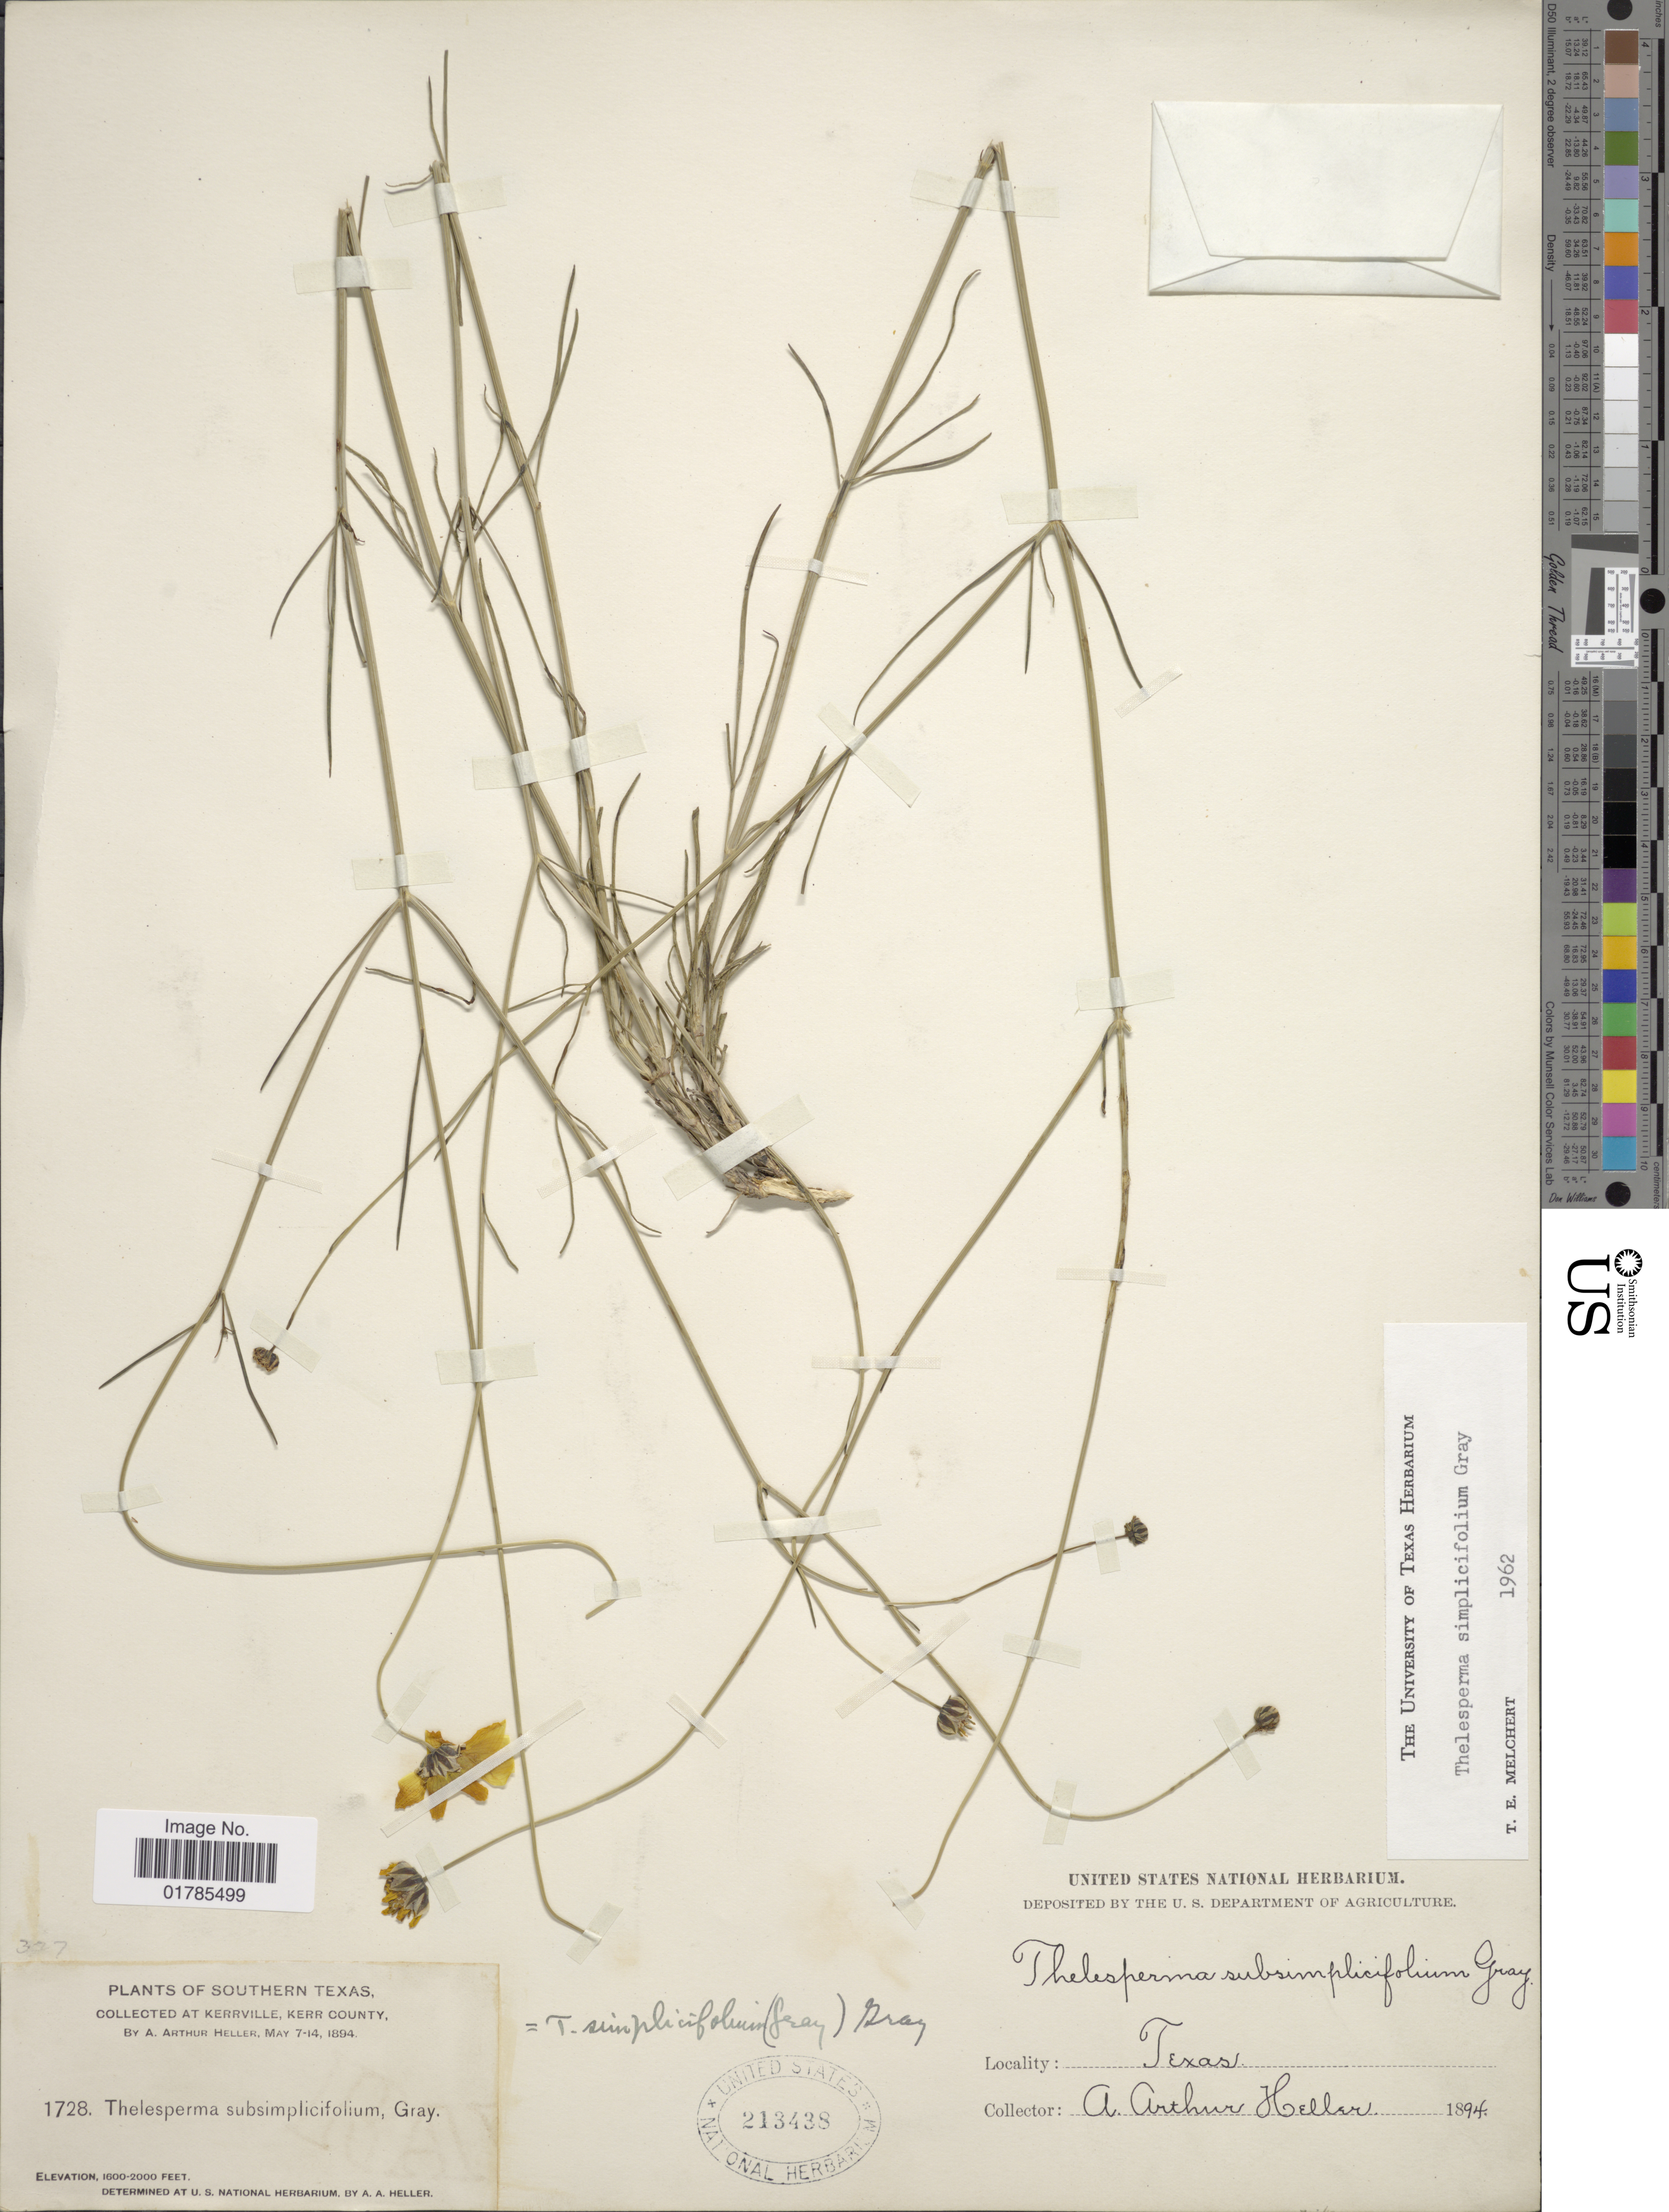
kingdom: Plantae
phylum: Tracheophyta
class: Magnoliopsida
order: Asterales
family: Asteraceae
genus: Thelesperma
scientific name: Thelesperma simplicifolium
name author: A. Gray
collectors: A. A. Heller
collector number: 1728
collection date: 1894-05-07/1894-05-14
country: United States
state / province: Texas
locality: Kerrville, Kerr County, Southern Texas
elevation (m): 488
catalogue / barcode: US 213438